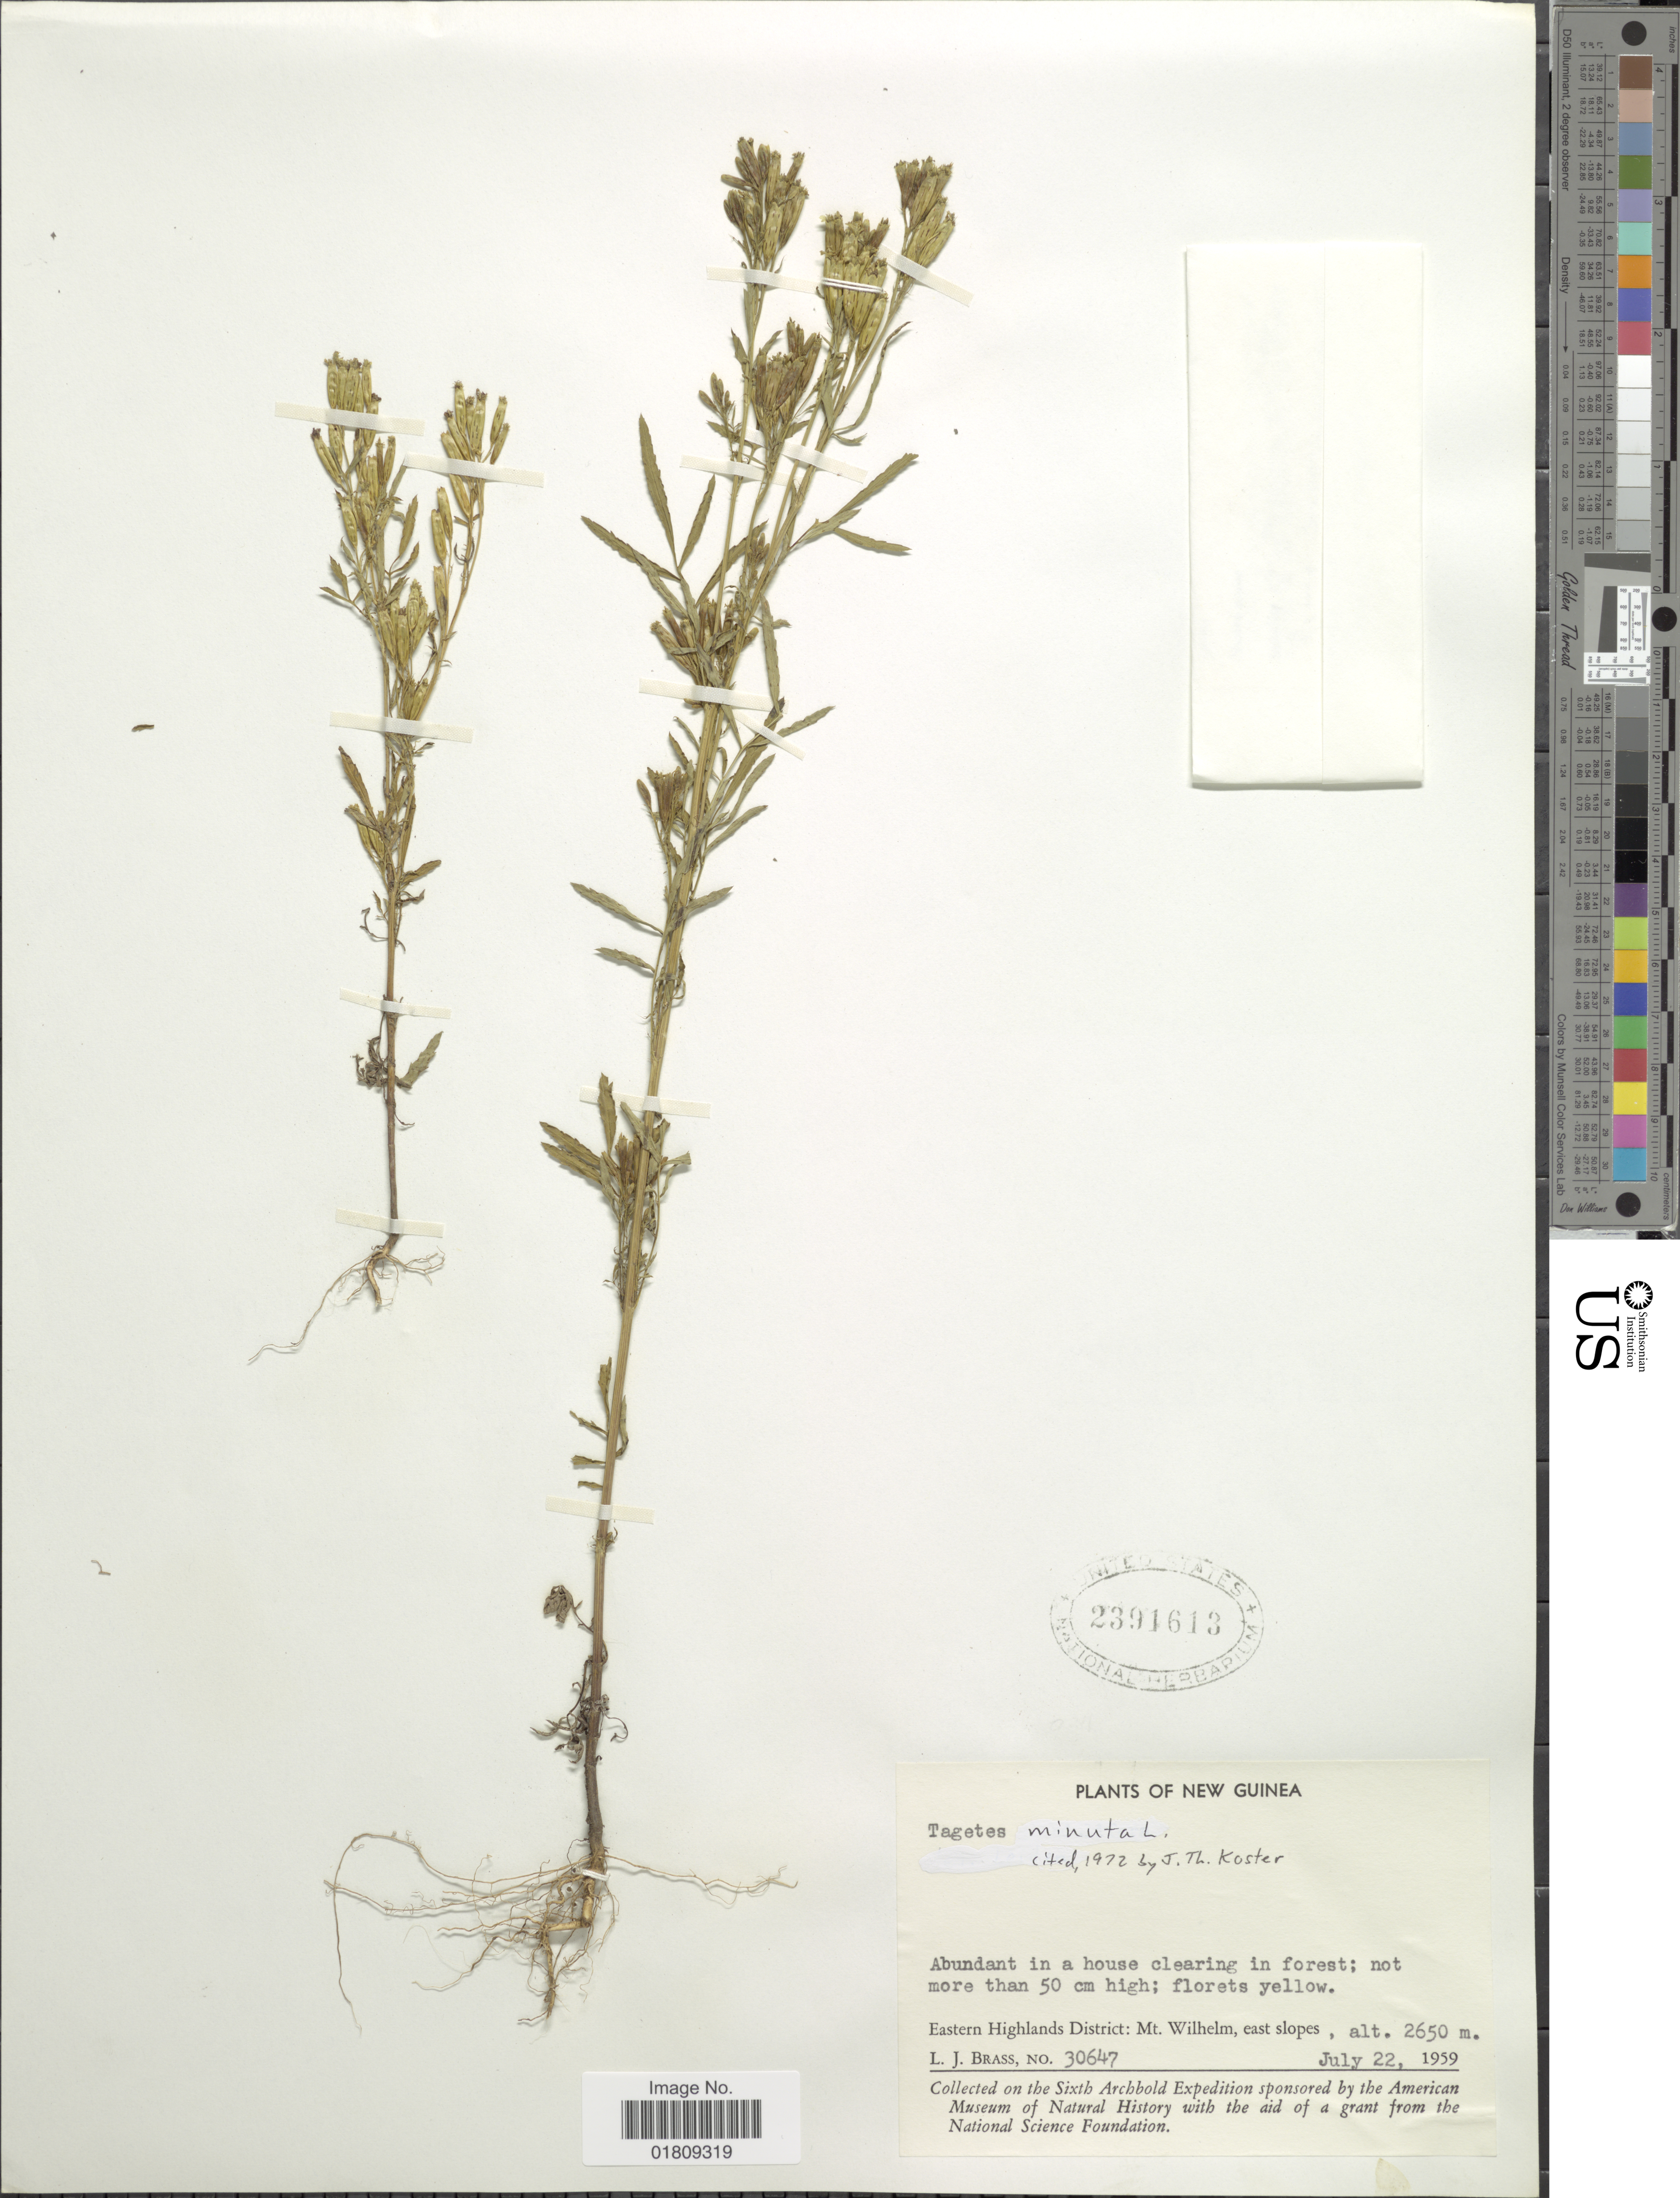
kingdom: Plantae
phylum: Tracheophyta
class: Magnoliopsida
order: Asterales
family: Asteraceae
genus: Tagetes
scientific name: Tagetes minuta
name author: L.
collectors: L. J. Brass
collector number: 30647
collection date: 1959-07-22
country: Papua New Guinea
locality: New Guinea, Eastern Highlands District, Mt. Wilhelm, east slopes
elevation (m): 2650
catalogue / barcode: US 2391613